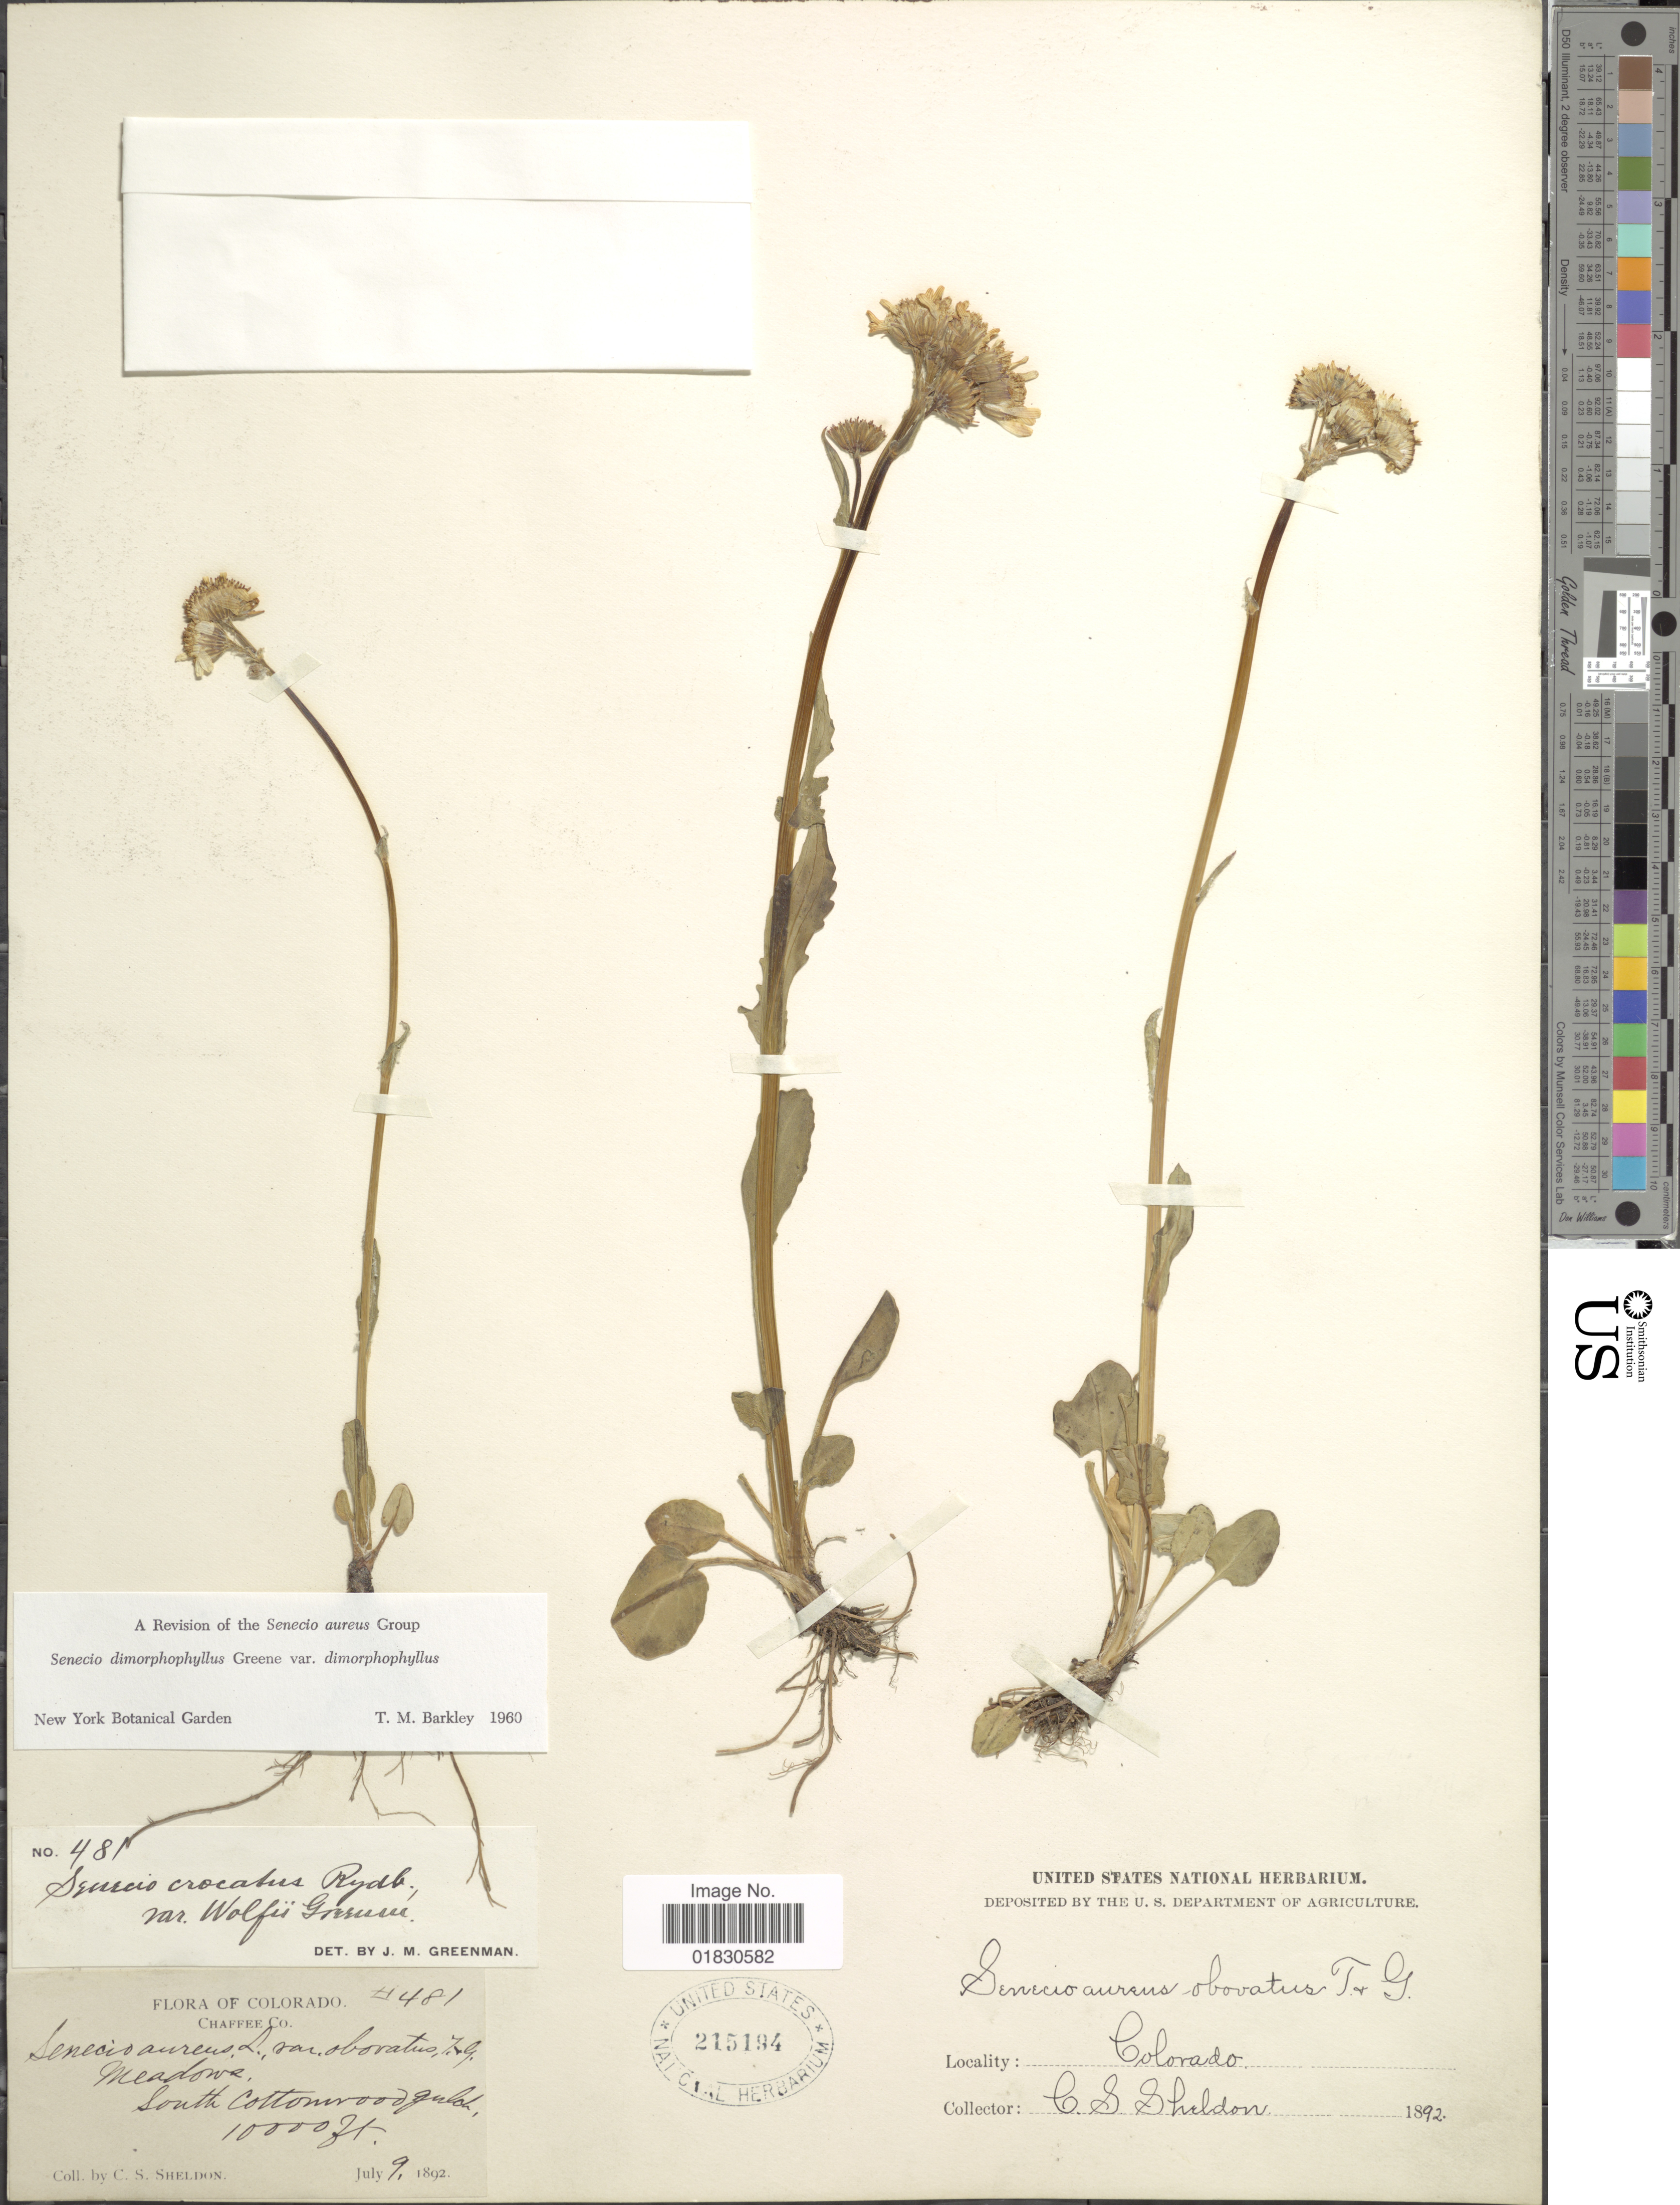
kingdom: Plantae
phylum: Tracheophyta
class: Magnoliopsida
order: Asterales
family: Asteraceae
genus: Packera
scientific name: Packera dimorphophylla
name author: (Greene) W.A. Weber & Á. Löve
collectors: C. S. Sheldon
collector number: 481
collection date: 1892-07-09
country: United States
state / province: Colorado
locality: Chaffee Co., South Cottonwood Gulch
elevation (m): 3048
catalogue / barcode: US 215194